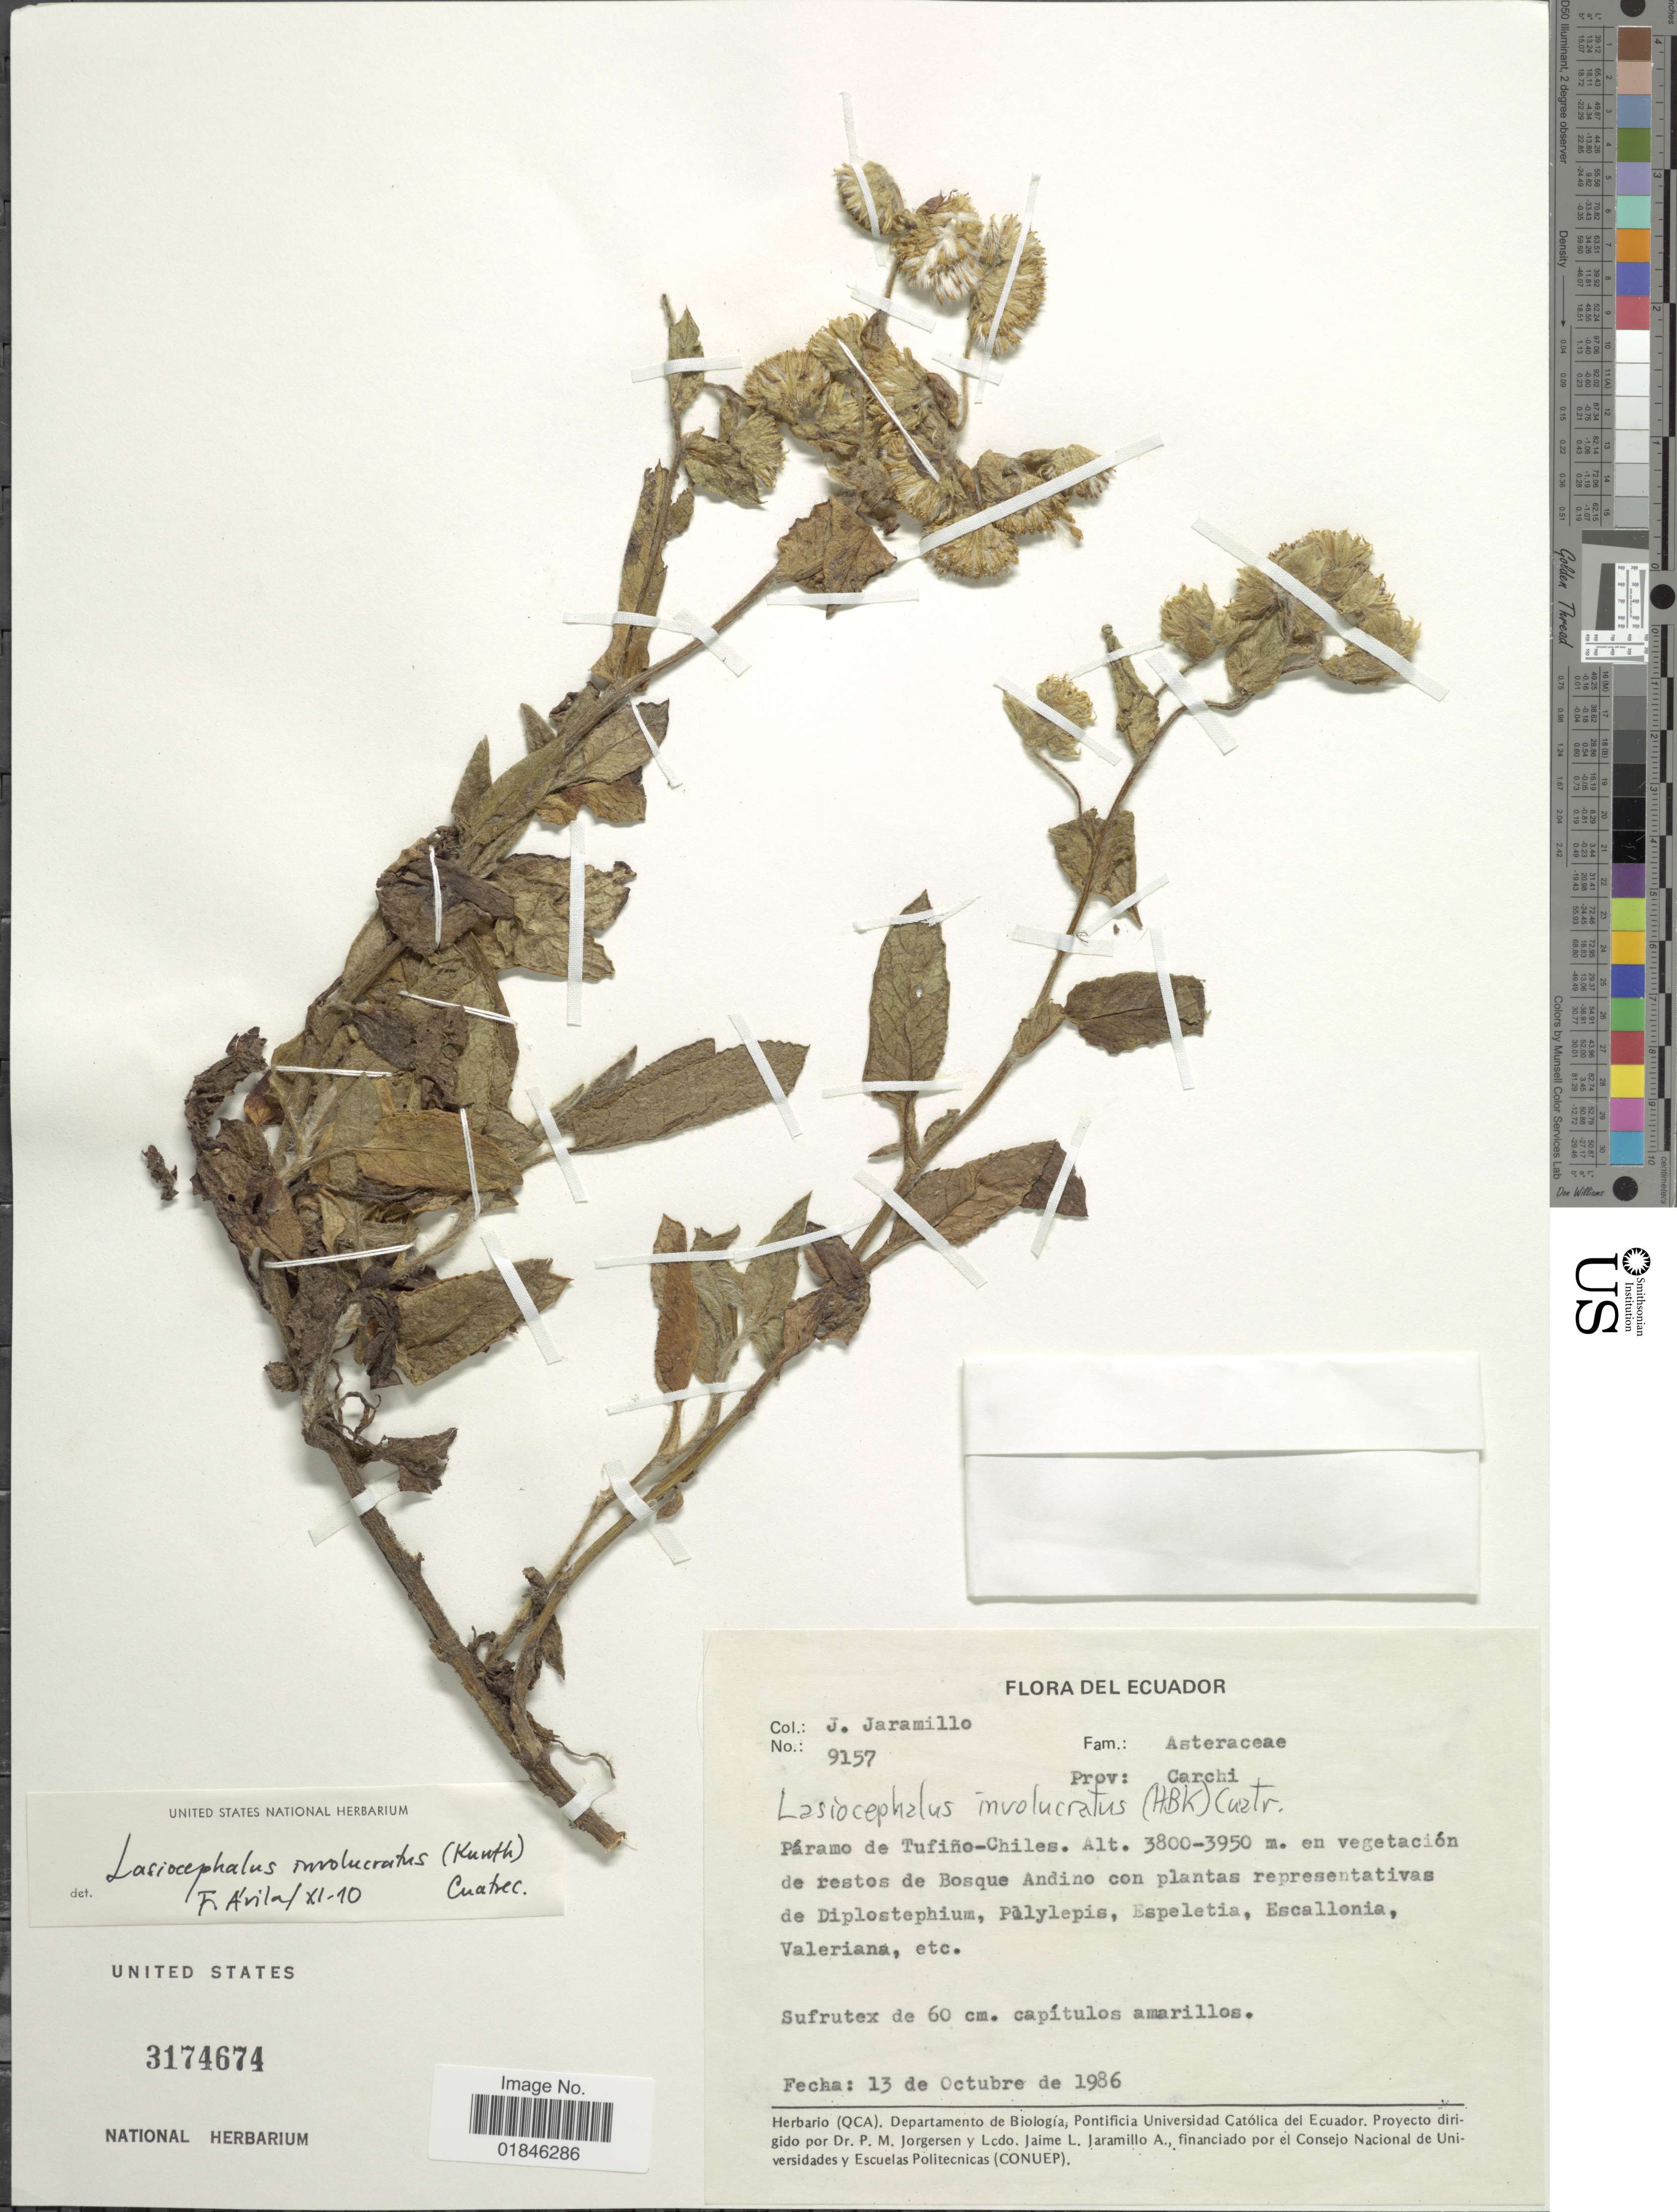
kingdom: Plantae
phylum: Tracheophyta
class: Magnoliopsida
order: Asterales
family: Asteraceae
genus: Senecio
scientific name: Senecio involucratus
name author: (Kunth) DC.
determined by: Salomon, Luciana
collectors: J. Jaramillo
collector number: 9157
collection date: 1986-10-13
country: Ecuador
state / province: Carchi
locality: Páramo de Tufiño-Chiles.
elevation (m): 3800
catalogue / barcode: US 3174674